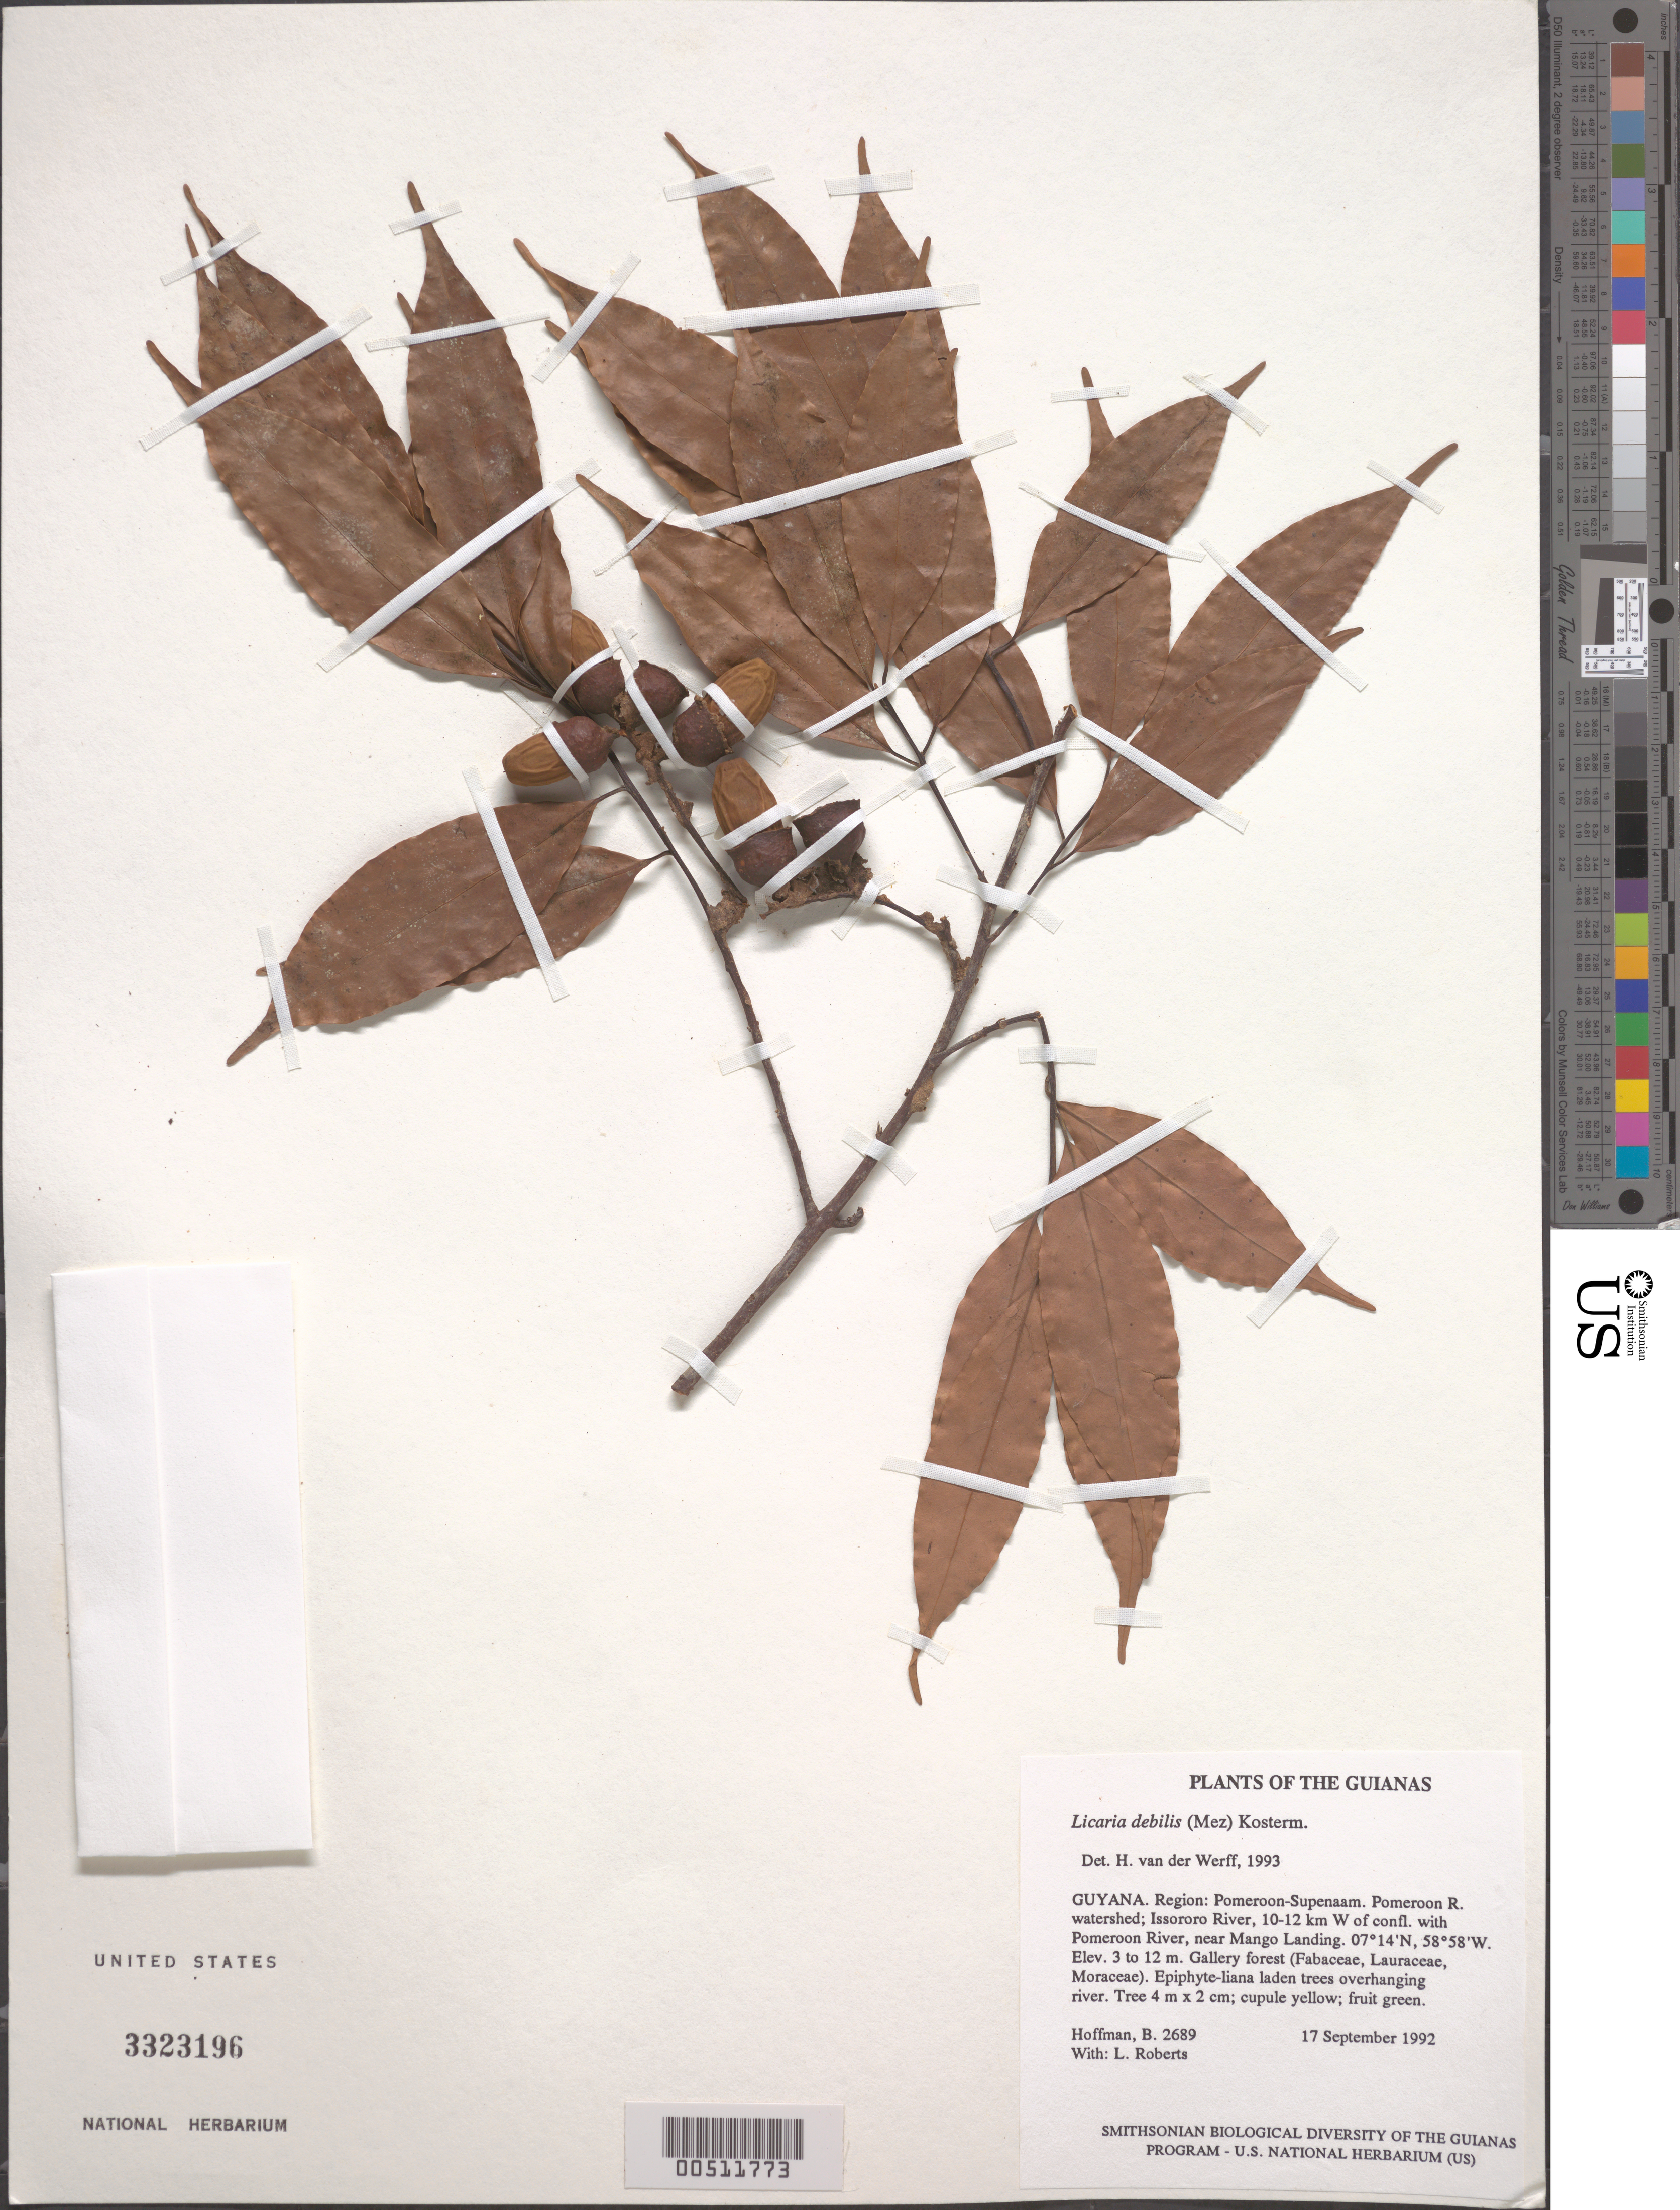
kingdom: Plantae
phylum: Tracheophyta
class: Magnoliopsida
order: Laurales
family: Lauraceae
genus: Licaria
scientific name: Licaria debilis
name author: (Mez) Kosterm.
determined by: van der Werff, H., (MO), Missouri Botanical Garden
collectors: B. Hoffman & L. Roberts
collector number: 2689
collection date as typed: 17 September 1992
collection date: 1992-09-17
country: Guyana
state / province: Pomeroon-Supenaam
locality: Pomeroon River watershed; Issororo River, 10-12 km W of confluence w/ Pomeroon River, near Mango Landing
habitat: Gallery forest (Fabaceae, Lauraceae, Moraceae). Epiphyte-liana laden trees overhanging river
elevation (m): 3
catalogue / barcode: US 3323196